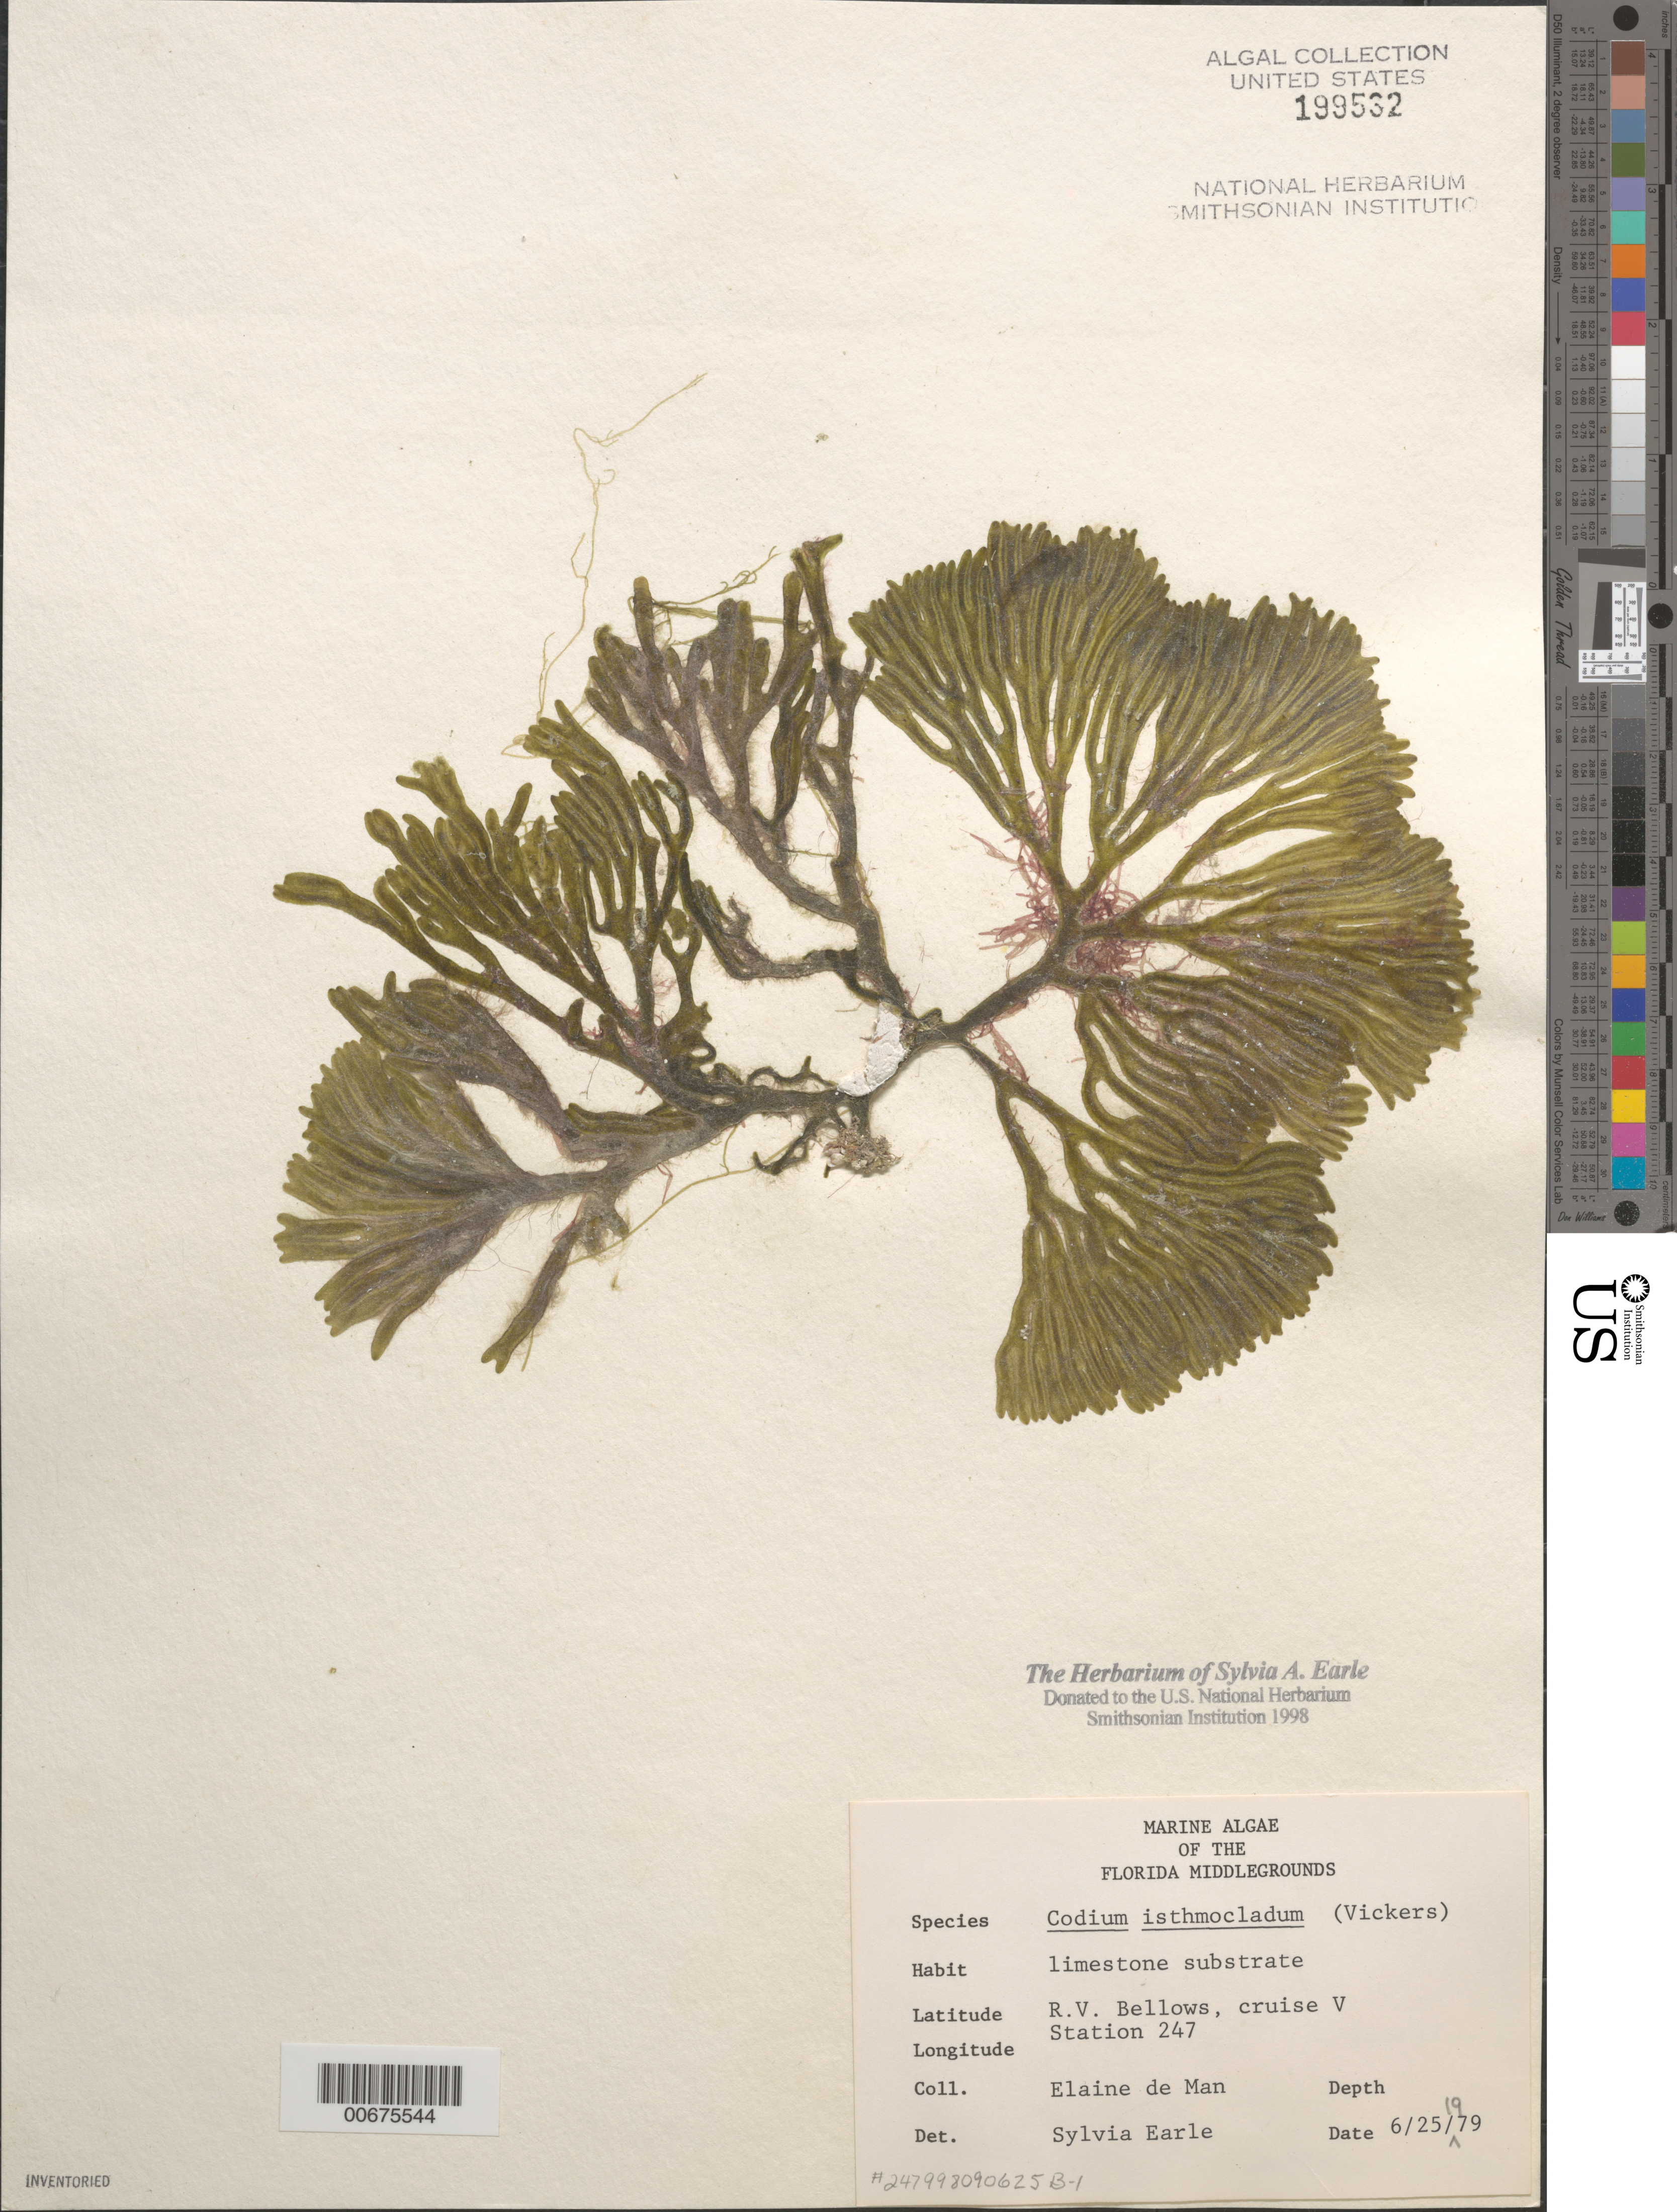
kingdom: Plantae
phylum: Chlorophyta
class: Ulvophyceae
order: Bryopsidales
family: Codiaceae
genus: Codium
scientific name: Codium isthmocladum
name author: Vickers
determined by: Earle, S. A.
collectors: E. de Man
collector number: Station 247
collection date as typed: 25 Jun 1979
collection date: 1979-06-25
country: United States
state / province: Florida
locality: Florida Middle Grounds, Gulf of Mexico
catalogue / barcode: US 199532